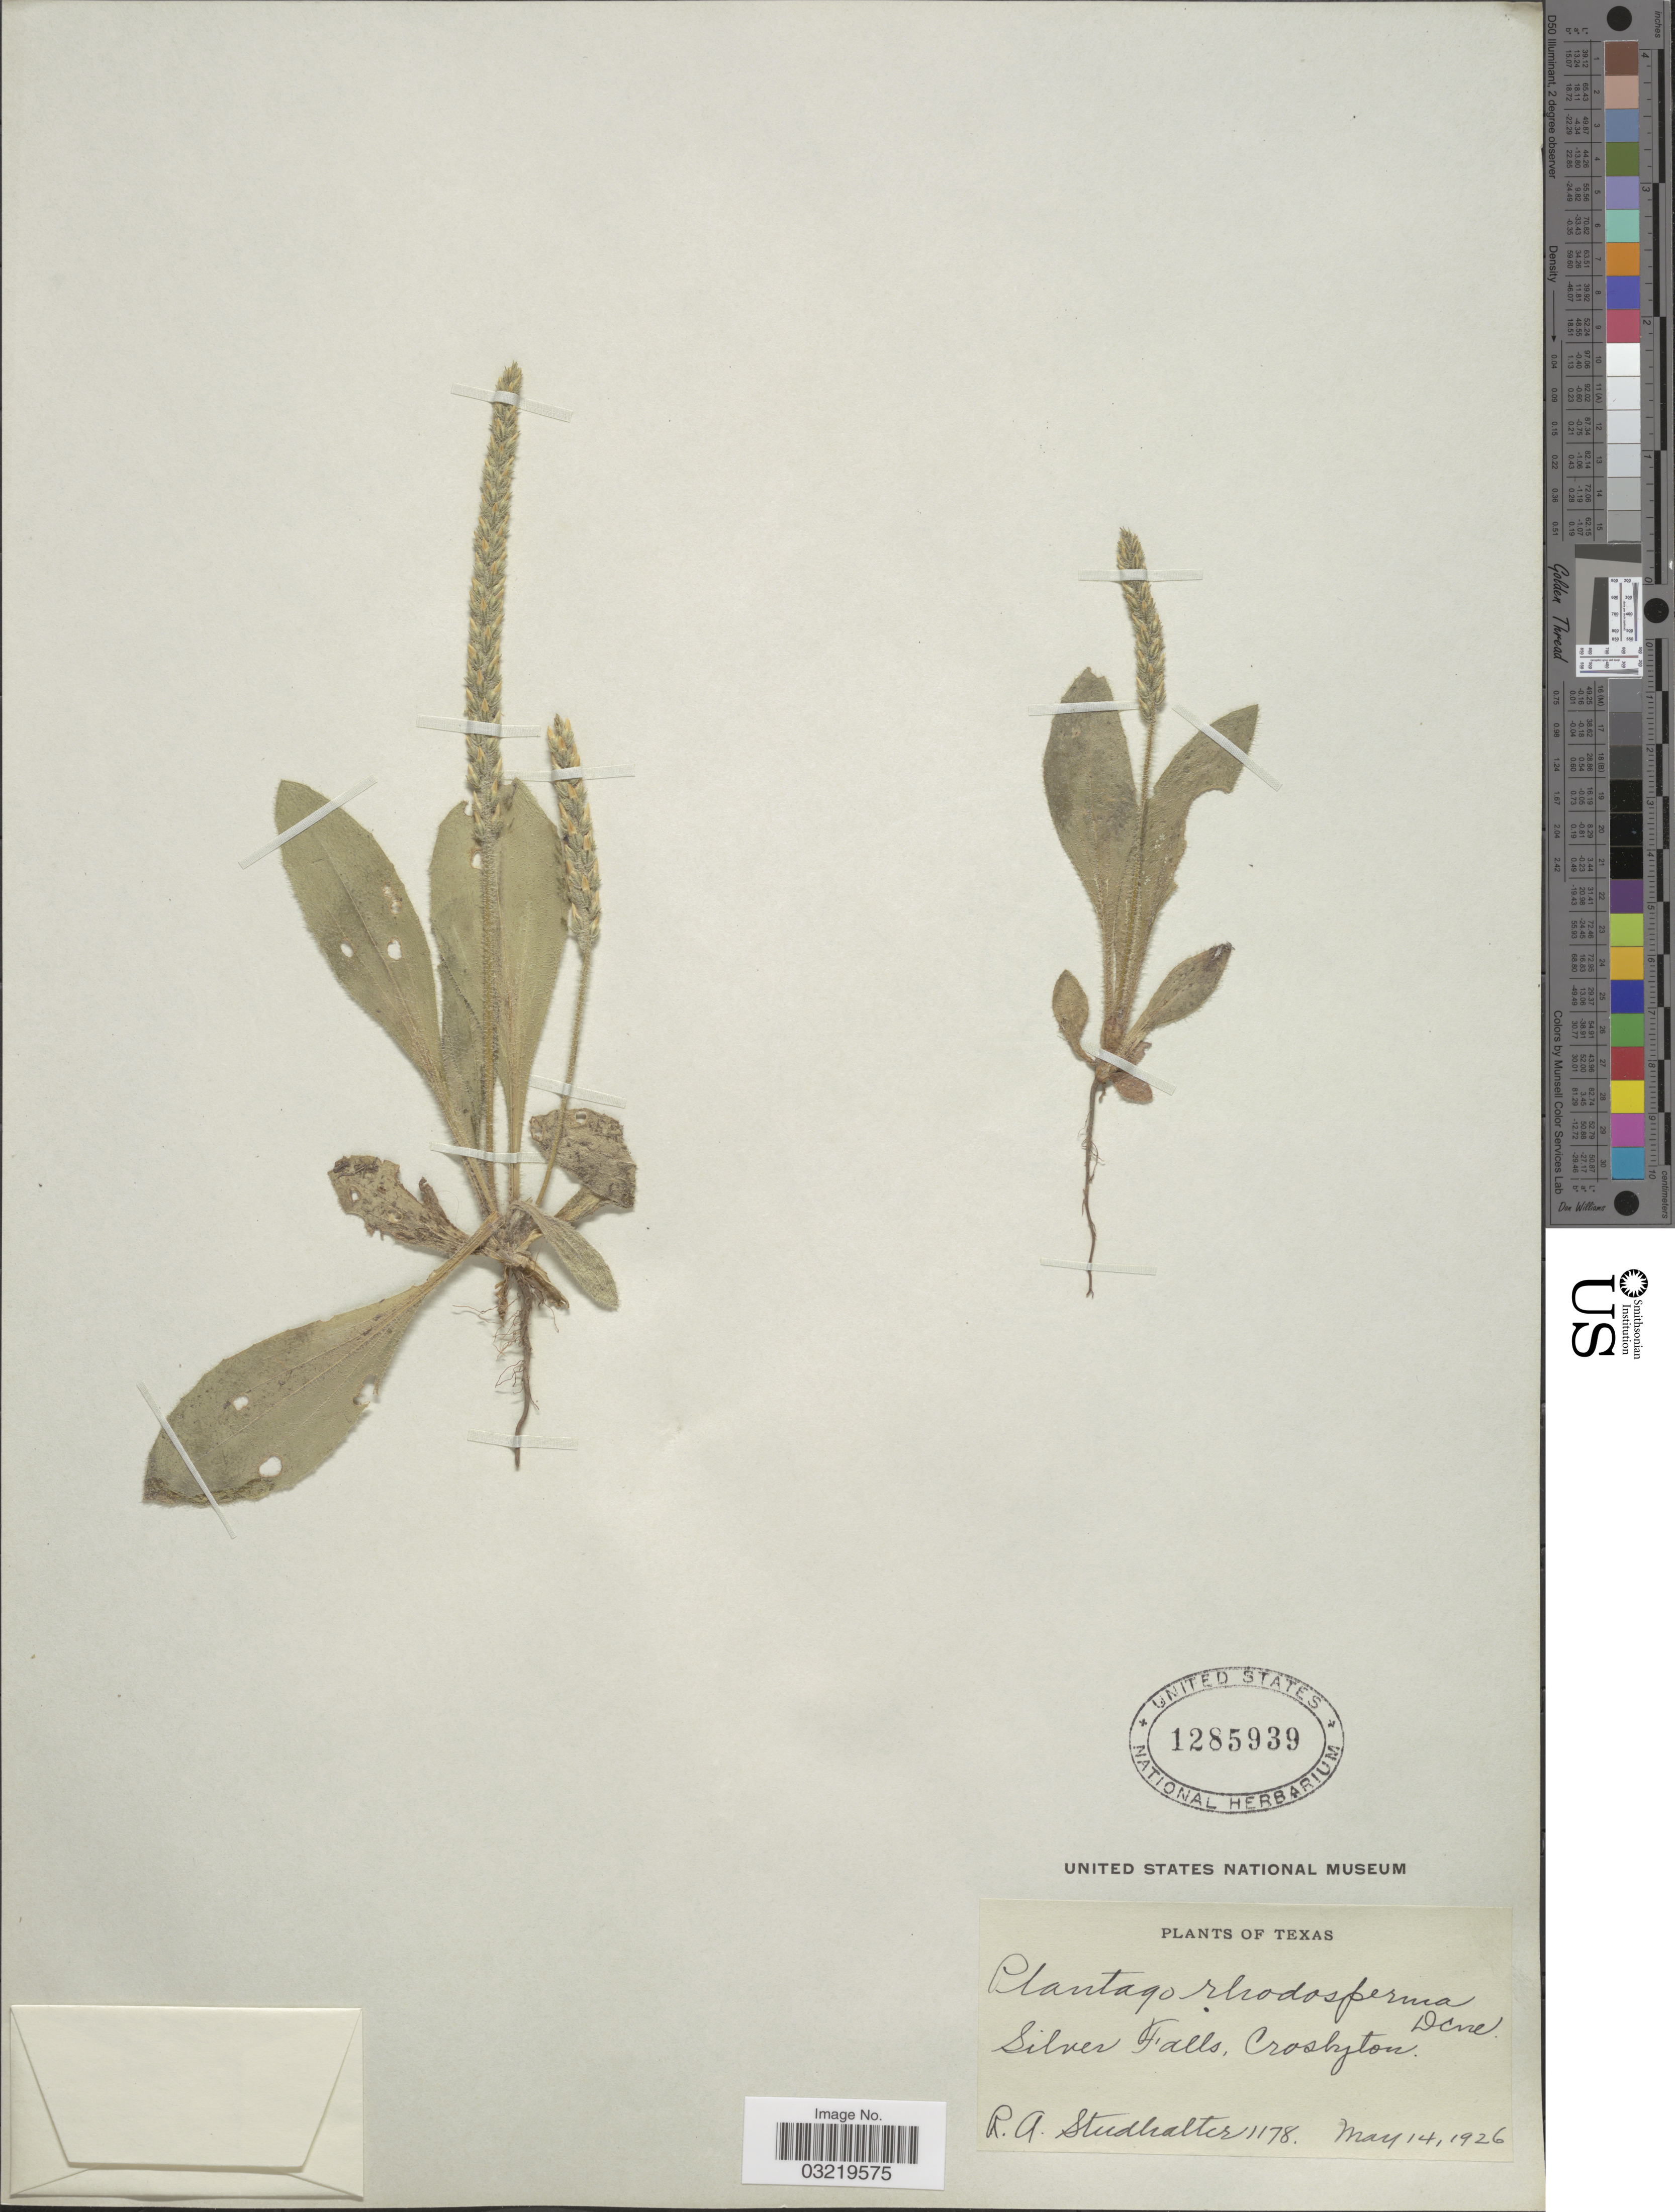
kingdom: Plantae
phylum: Tracheophyta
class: Magnoliopsida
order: Lamiales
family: Plantaginaceae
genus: Plantago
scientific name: Plantago rhodosperma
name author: Decne.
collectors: R. Studhalter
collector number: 1178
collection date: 1926-05-14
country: United States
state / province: Texas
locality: Silver Falls, Crosbyton.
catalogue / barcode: US 1285939